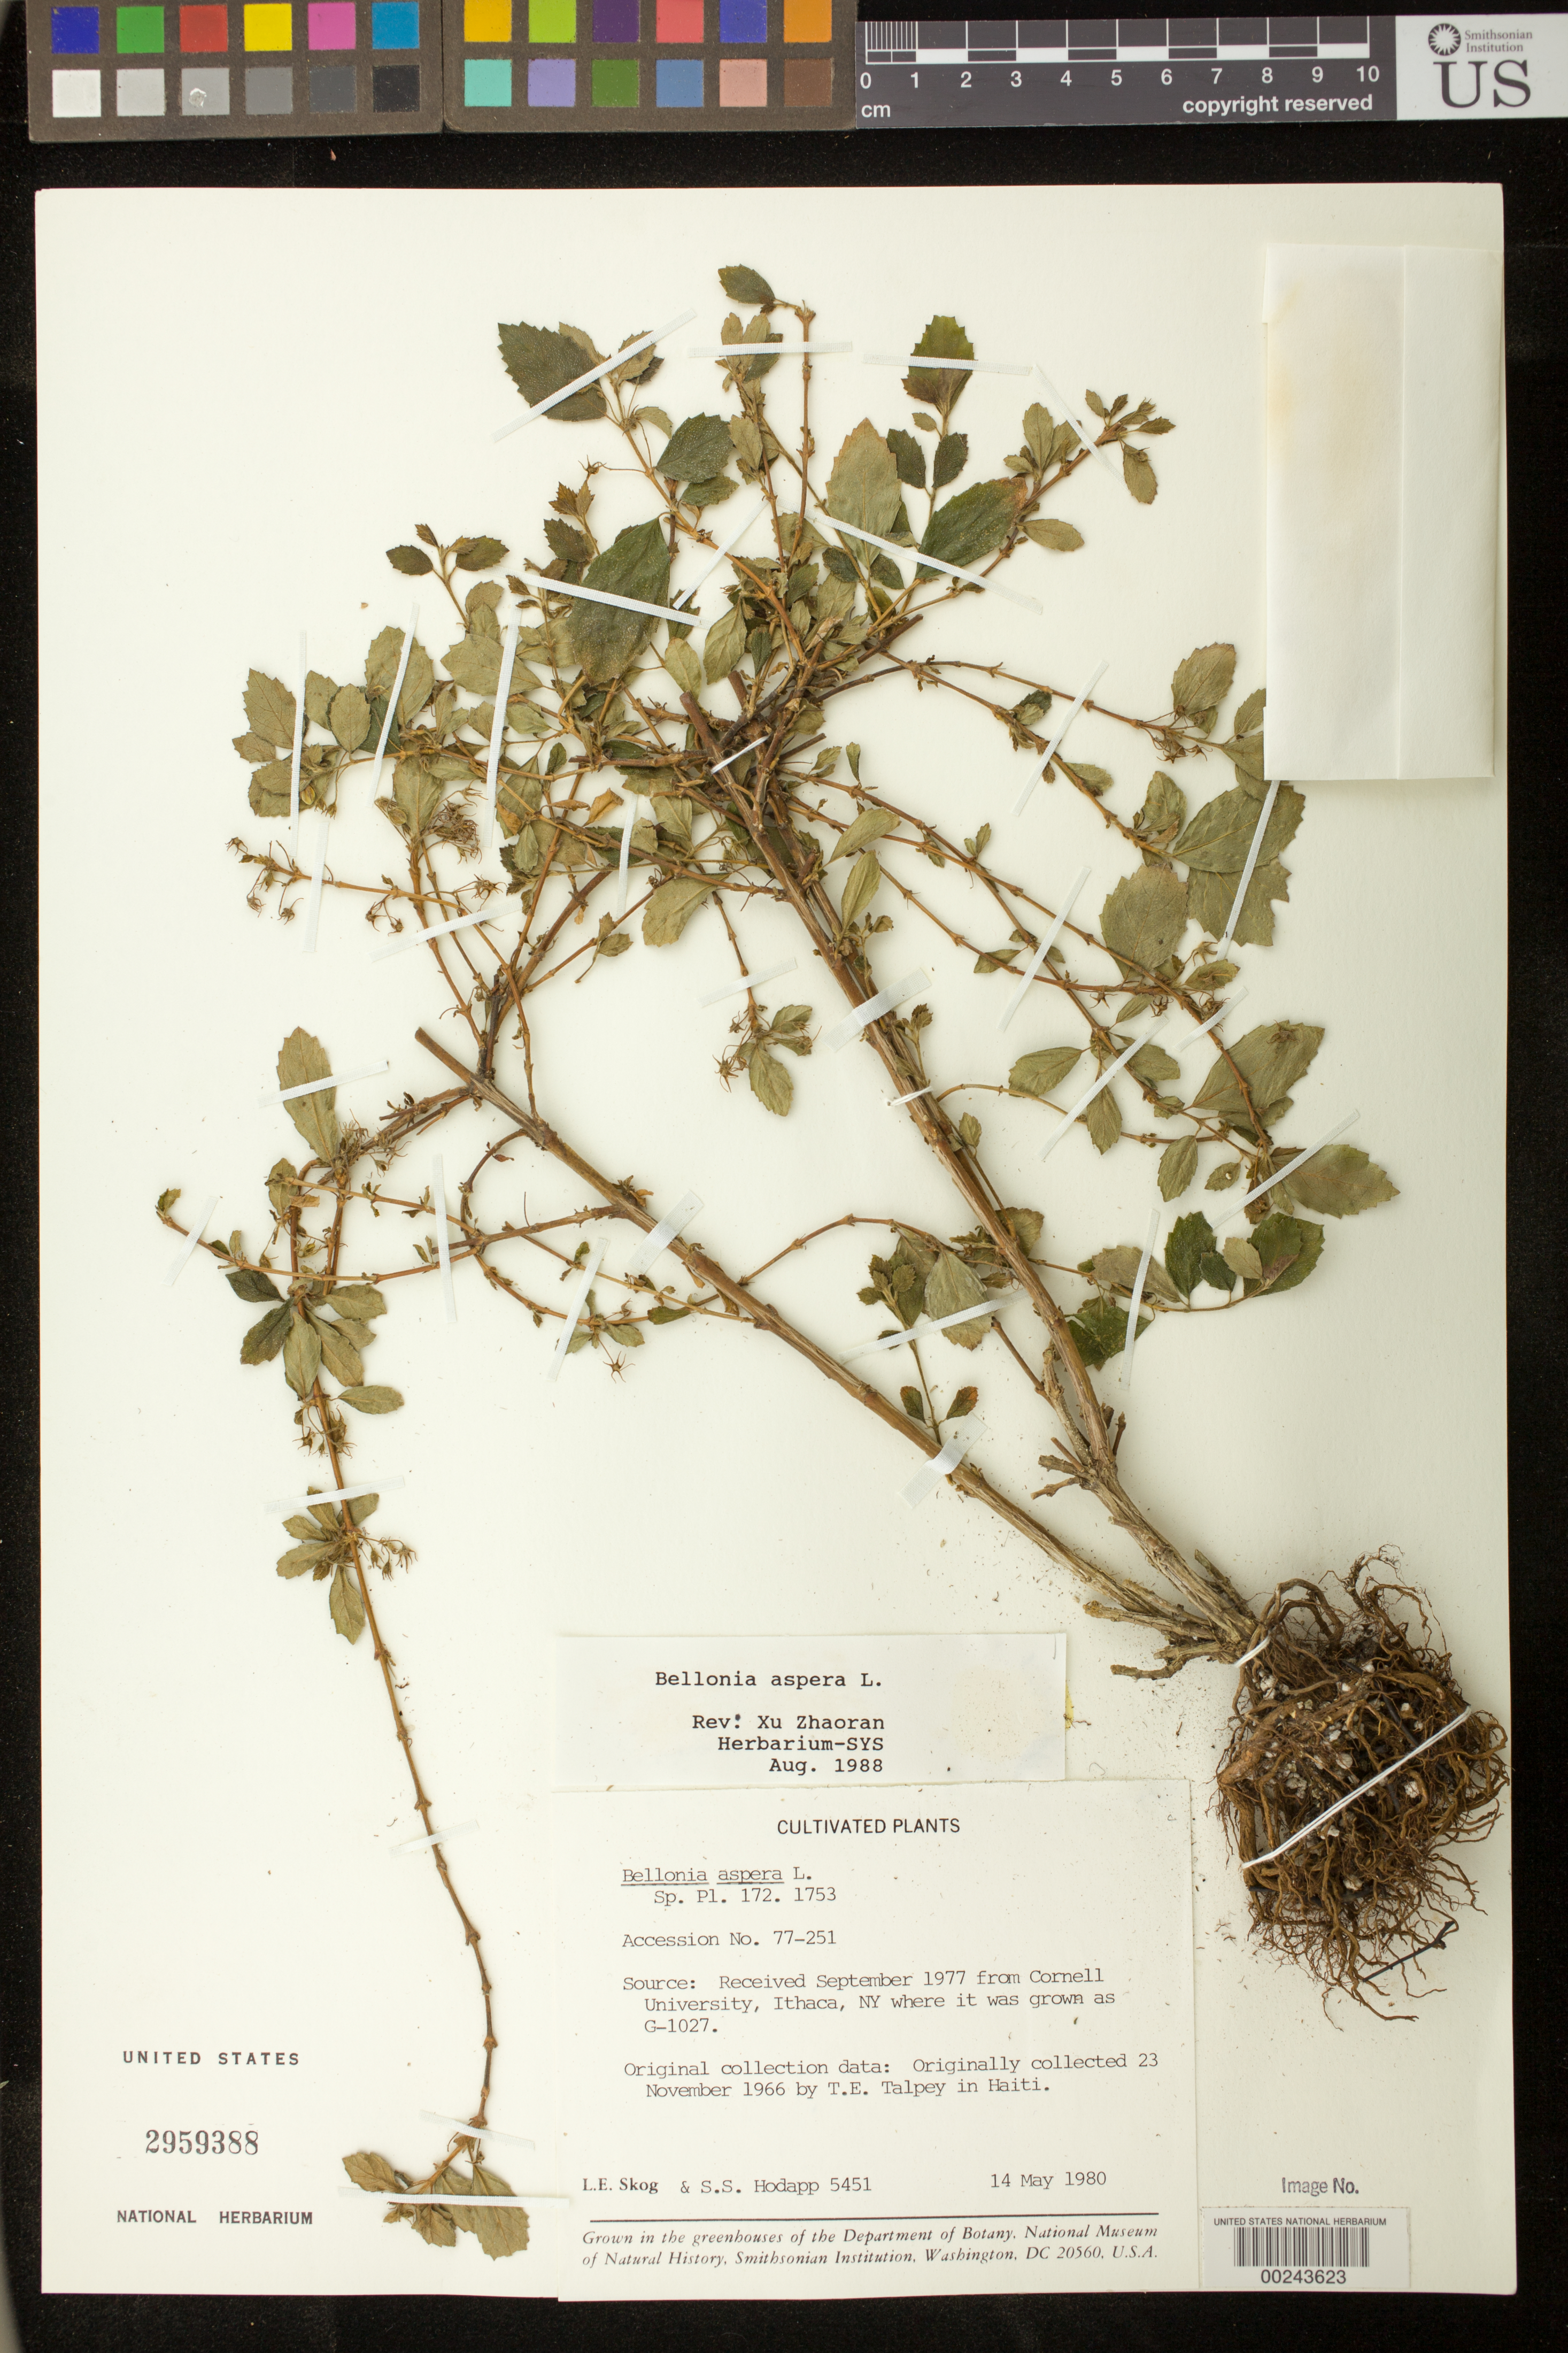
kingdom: Plantae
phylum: Tracheophyta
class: Magnoliopsida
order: Lamiales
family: Gesneriaceae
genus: Bellonia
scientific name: Bellonia aspera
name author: L.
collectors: L. E. Skog & S. Hodapp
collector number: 5451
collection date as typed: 14 May 1980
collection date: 1980-05-14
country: Haiti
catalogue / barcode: US 2959388